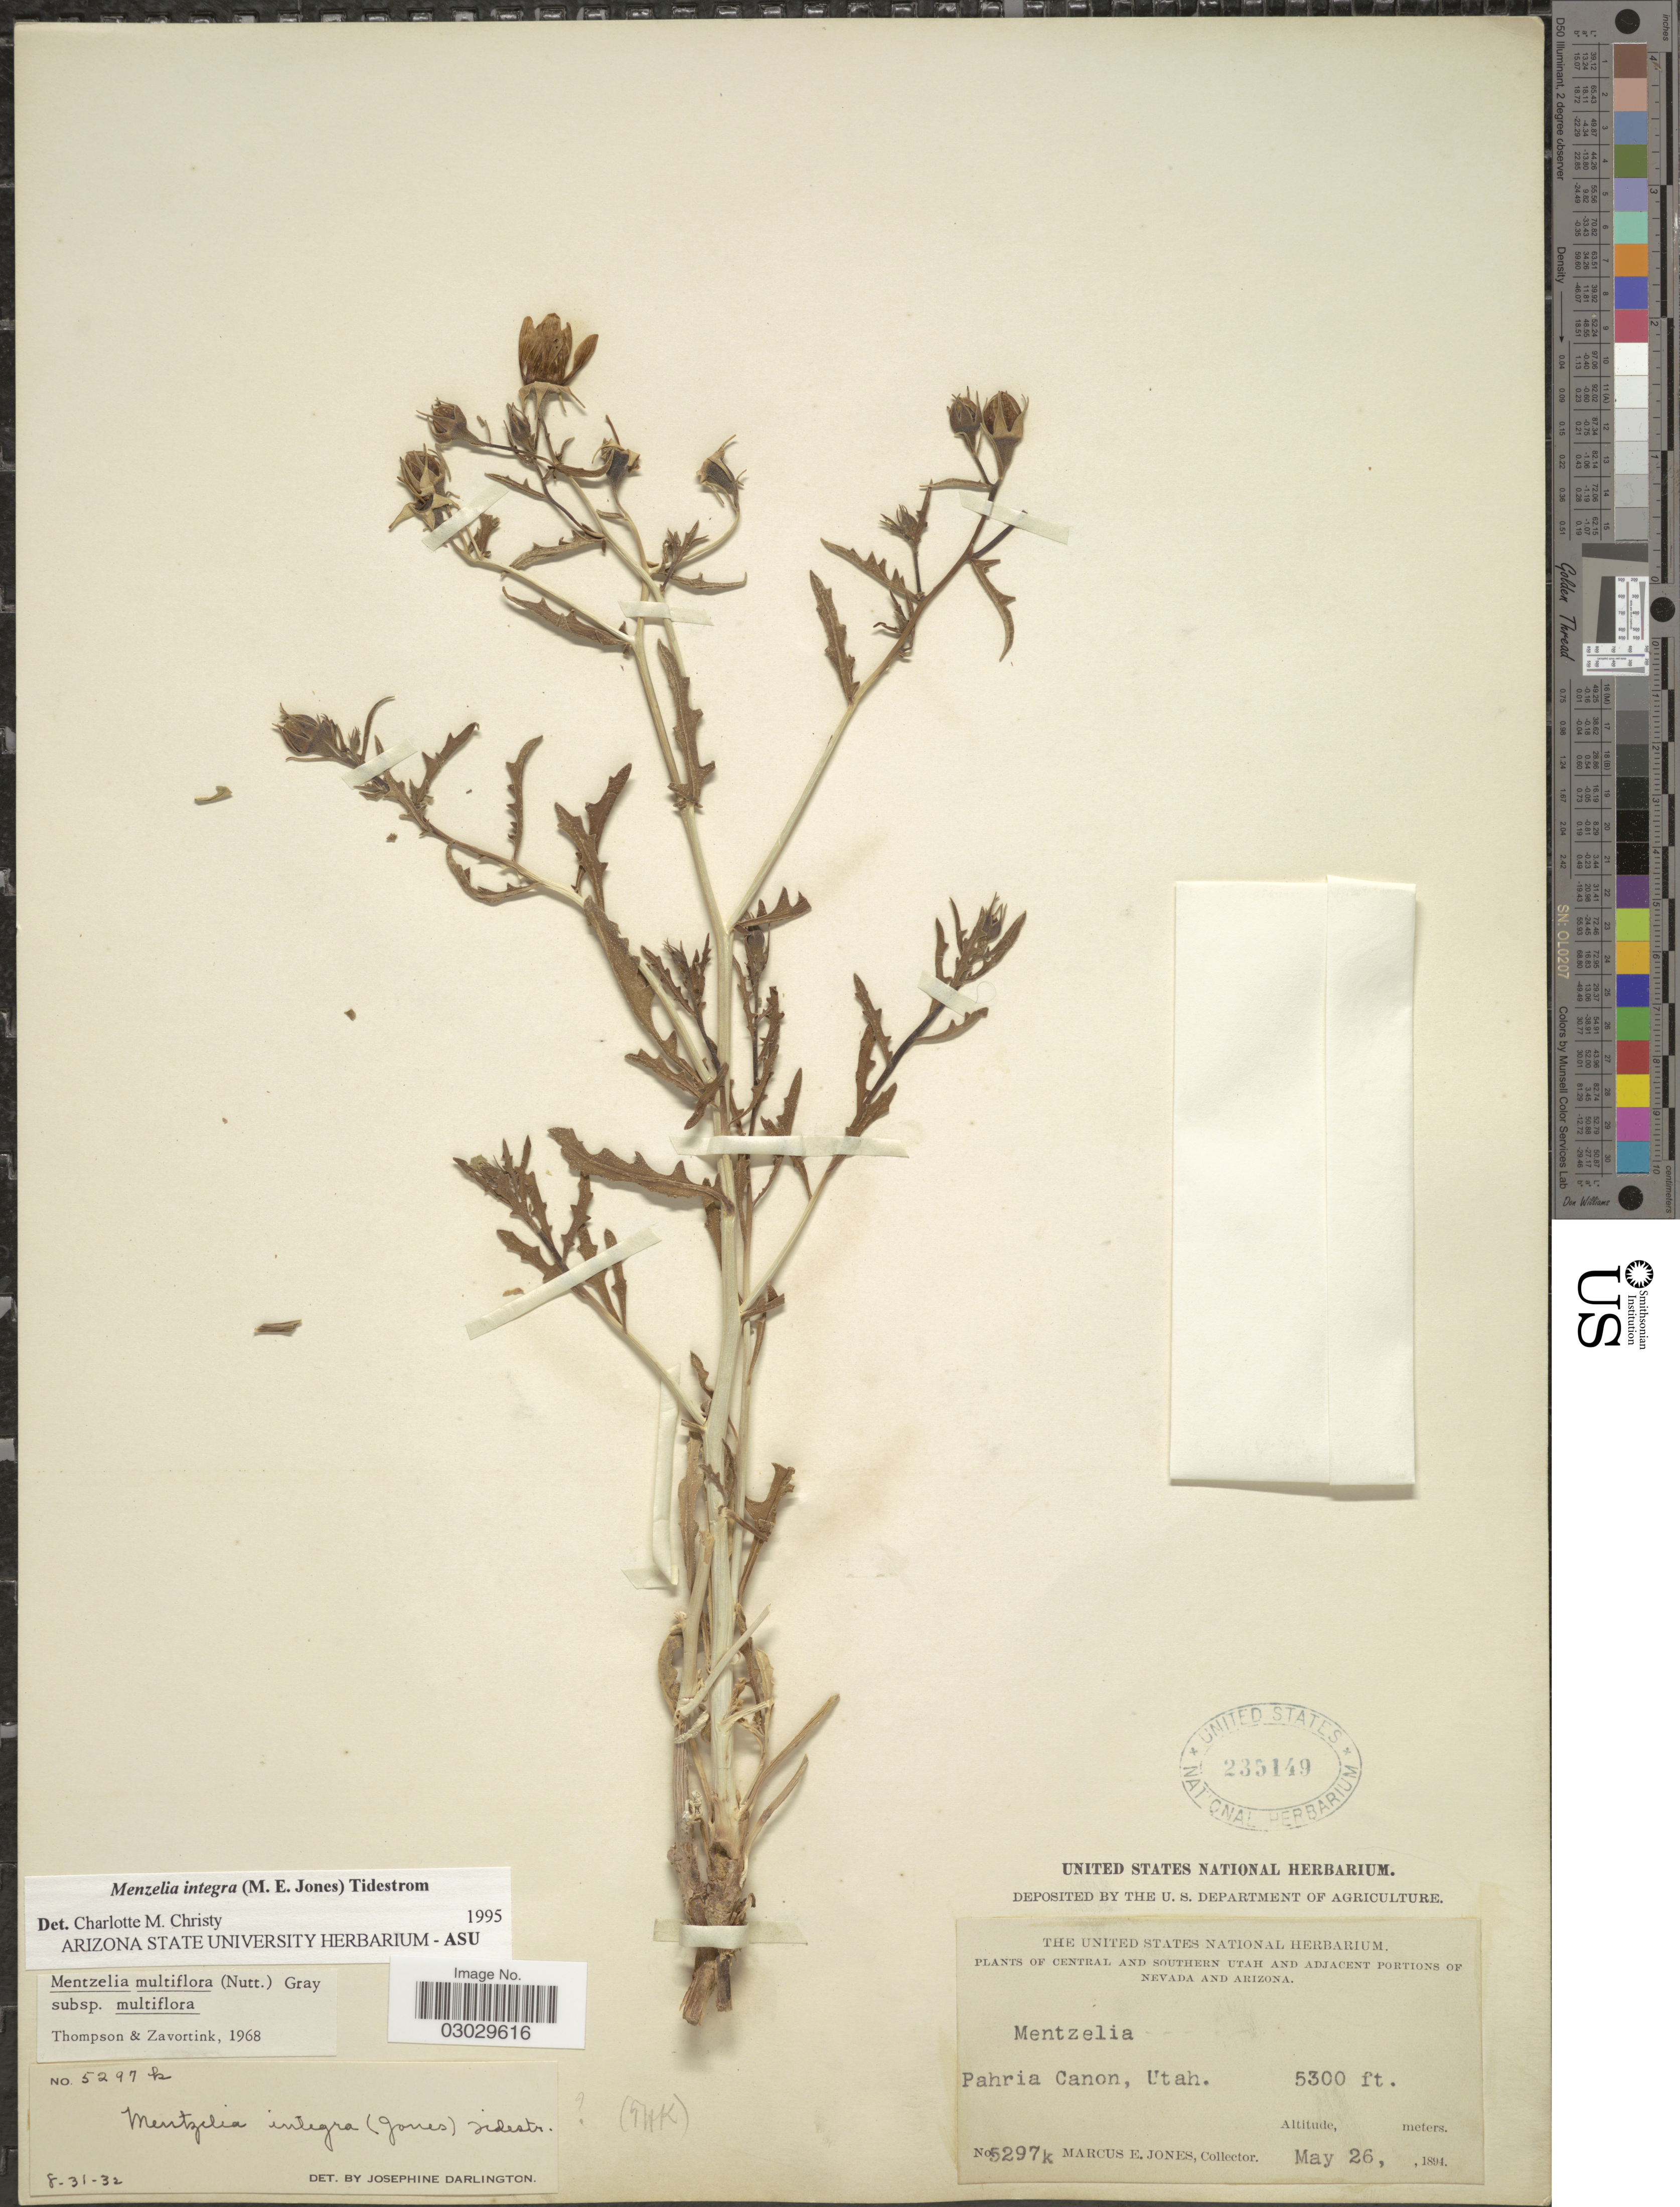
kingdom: Plantae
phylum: Tracheophyta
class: Magnoliopsida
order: Cornales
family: Loasaceae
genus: Mentzelia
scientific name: Mentzelia integra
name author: (M.E. Jones) Tidestr.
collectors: M. E. Jones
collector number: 5297k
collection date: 1894-05-26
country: United States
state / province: Utah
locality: Central and Southern Utah. Pahria Canon.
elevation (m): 1615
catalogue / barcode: US 235149